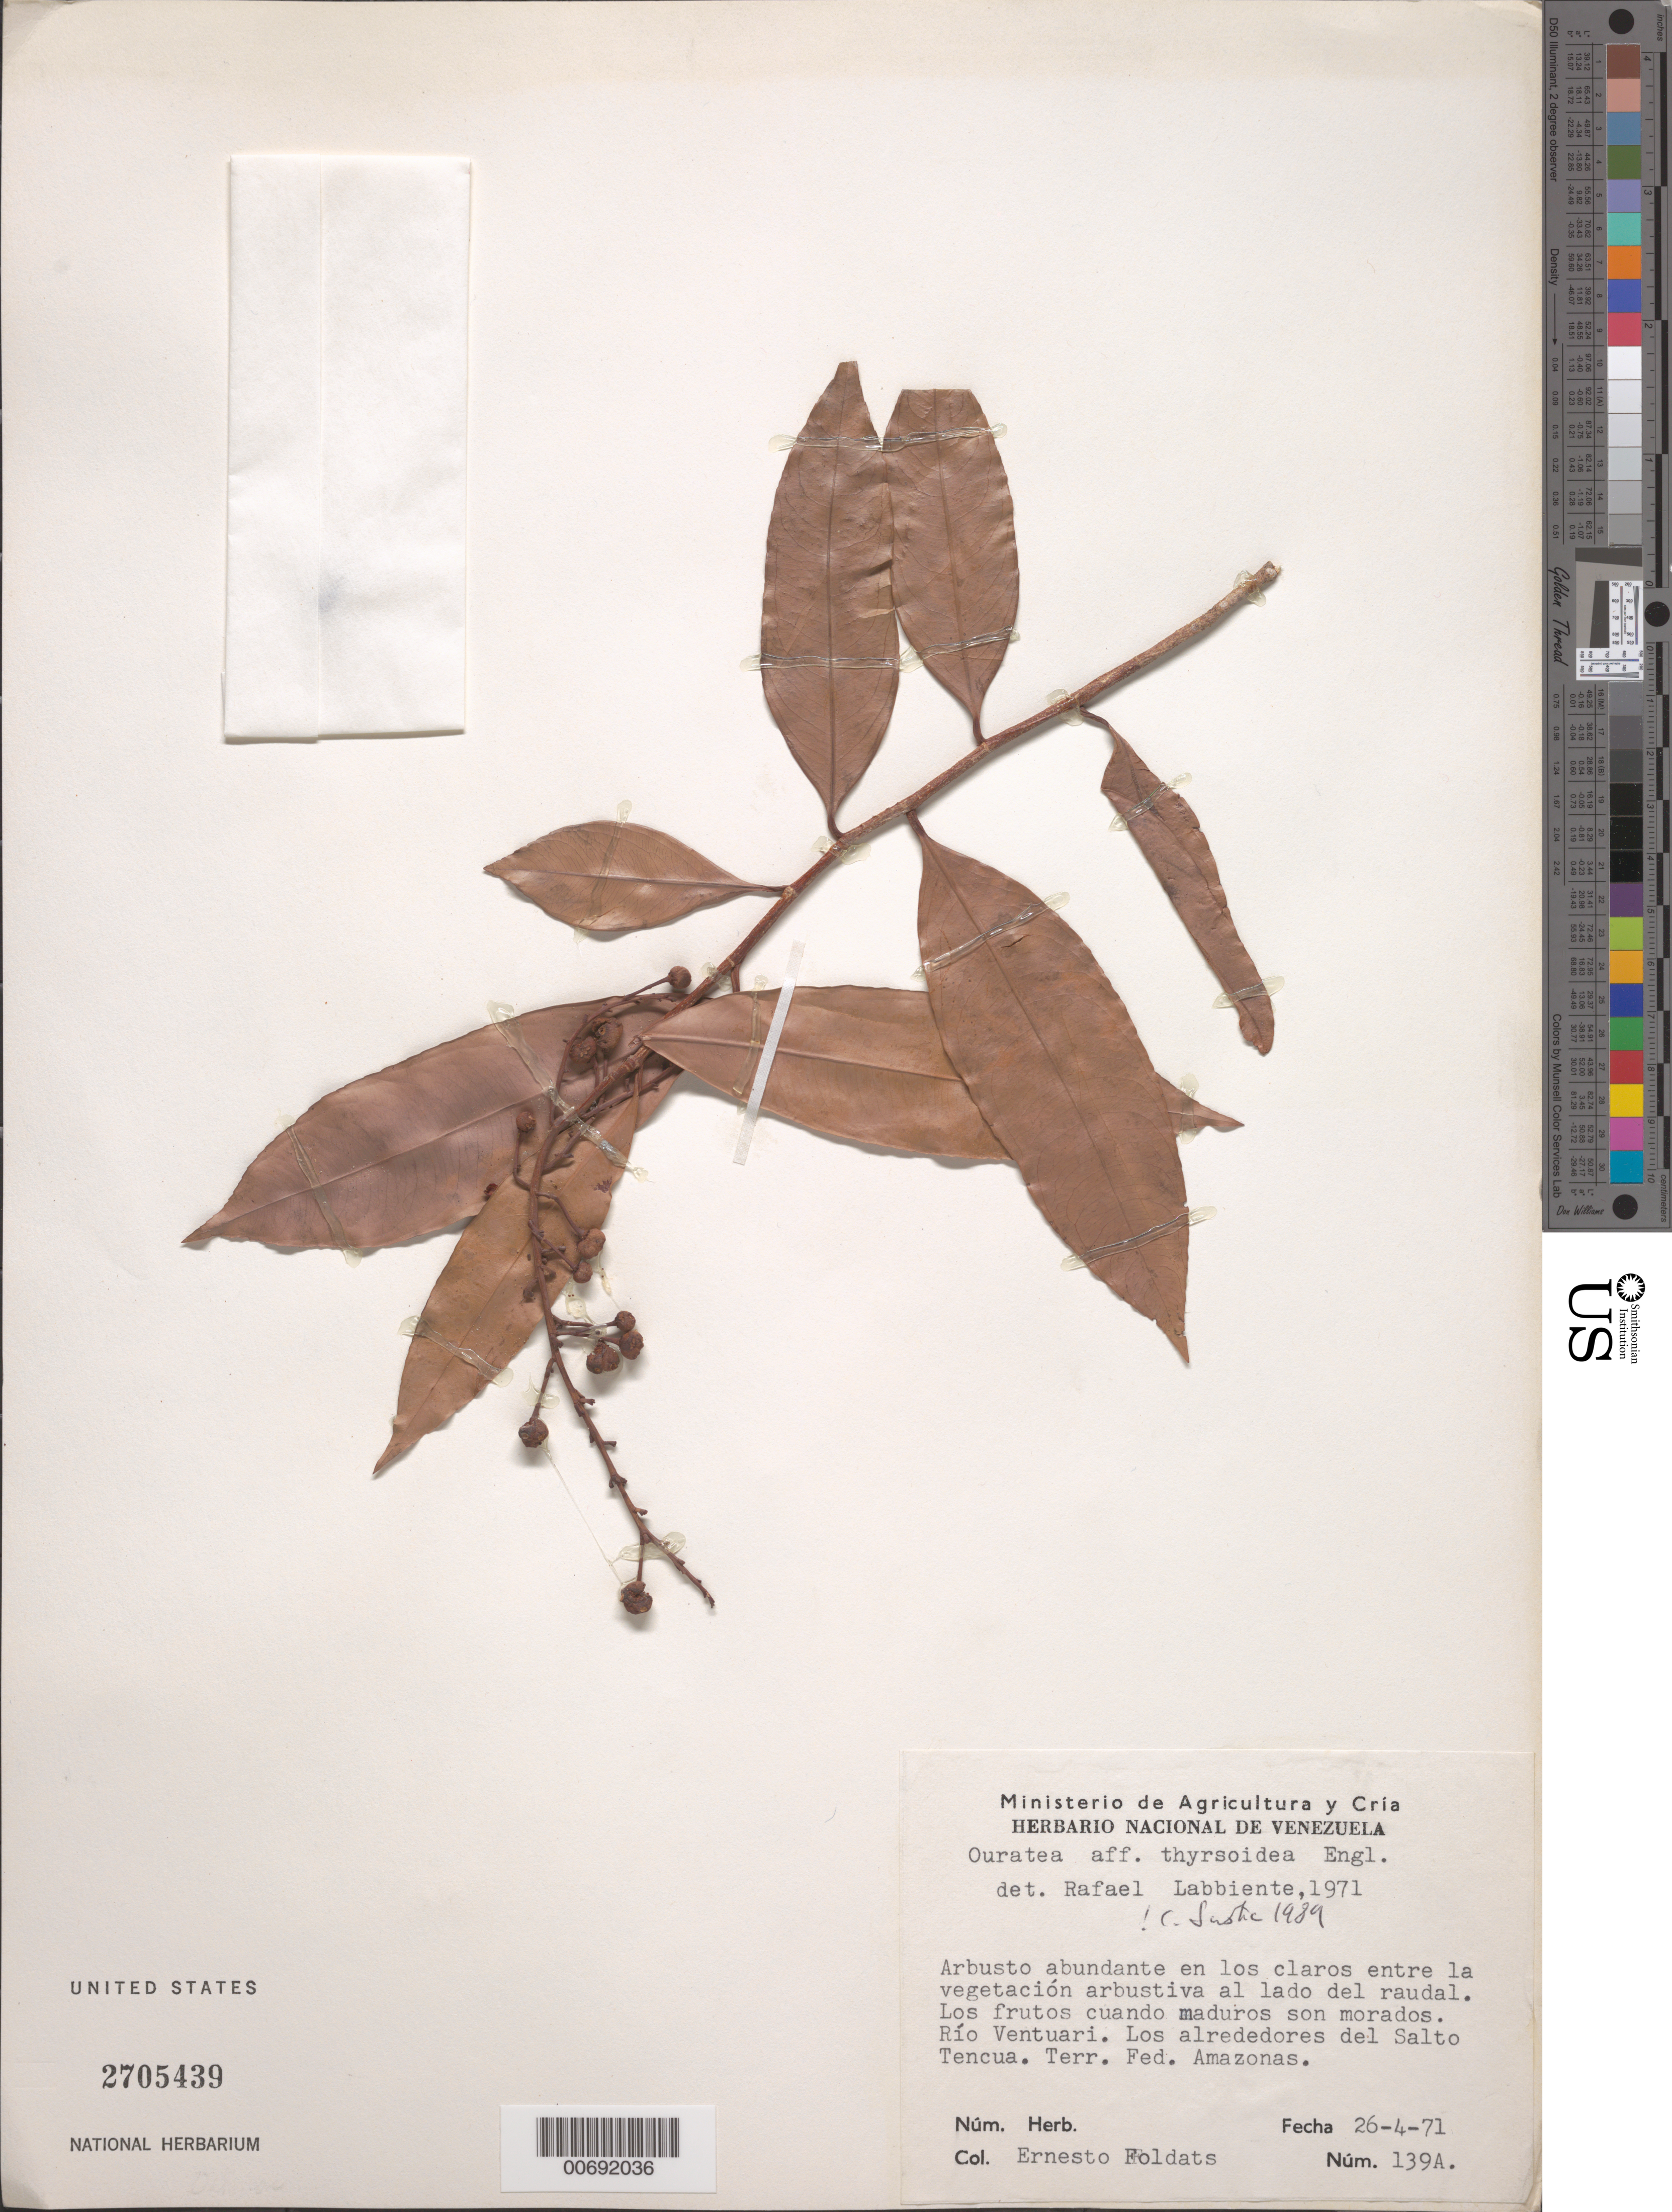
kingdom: Plantae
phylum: Tracheophyta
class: Magnoliopsida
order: Malpighiales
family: Ochnaceae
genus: Ouratea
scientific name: Ouratea thyrsoidea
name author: Engl.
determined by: Sastre, C. H. L.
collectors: E. Foldats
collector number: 139 A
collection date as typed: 26-Apr-71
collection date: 1971-04-26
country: Venezuela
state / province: Amazonas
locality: Río Ventuari, Salto Tencua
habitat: Claros entre le veg. arbustiva al lado del raudal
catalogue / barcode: US 2705439